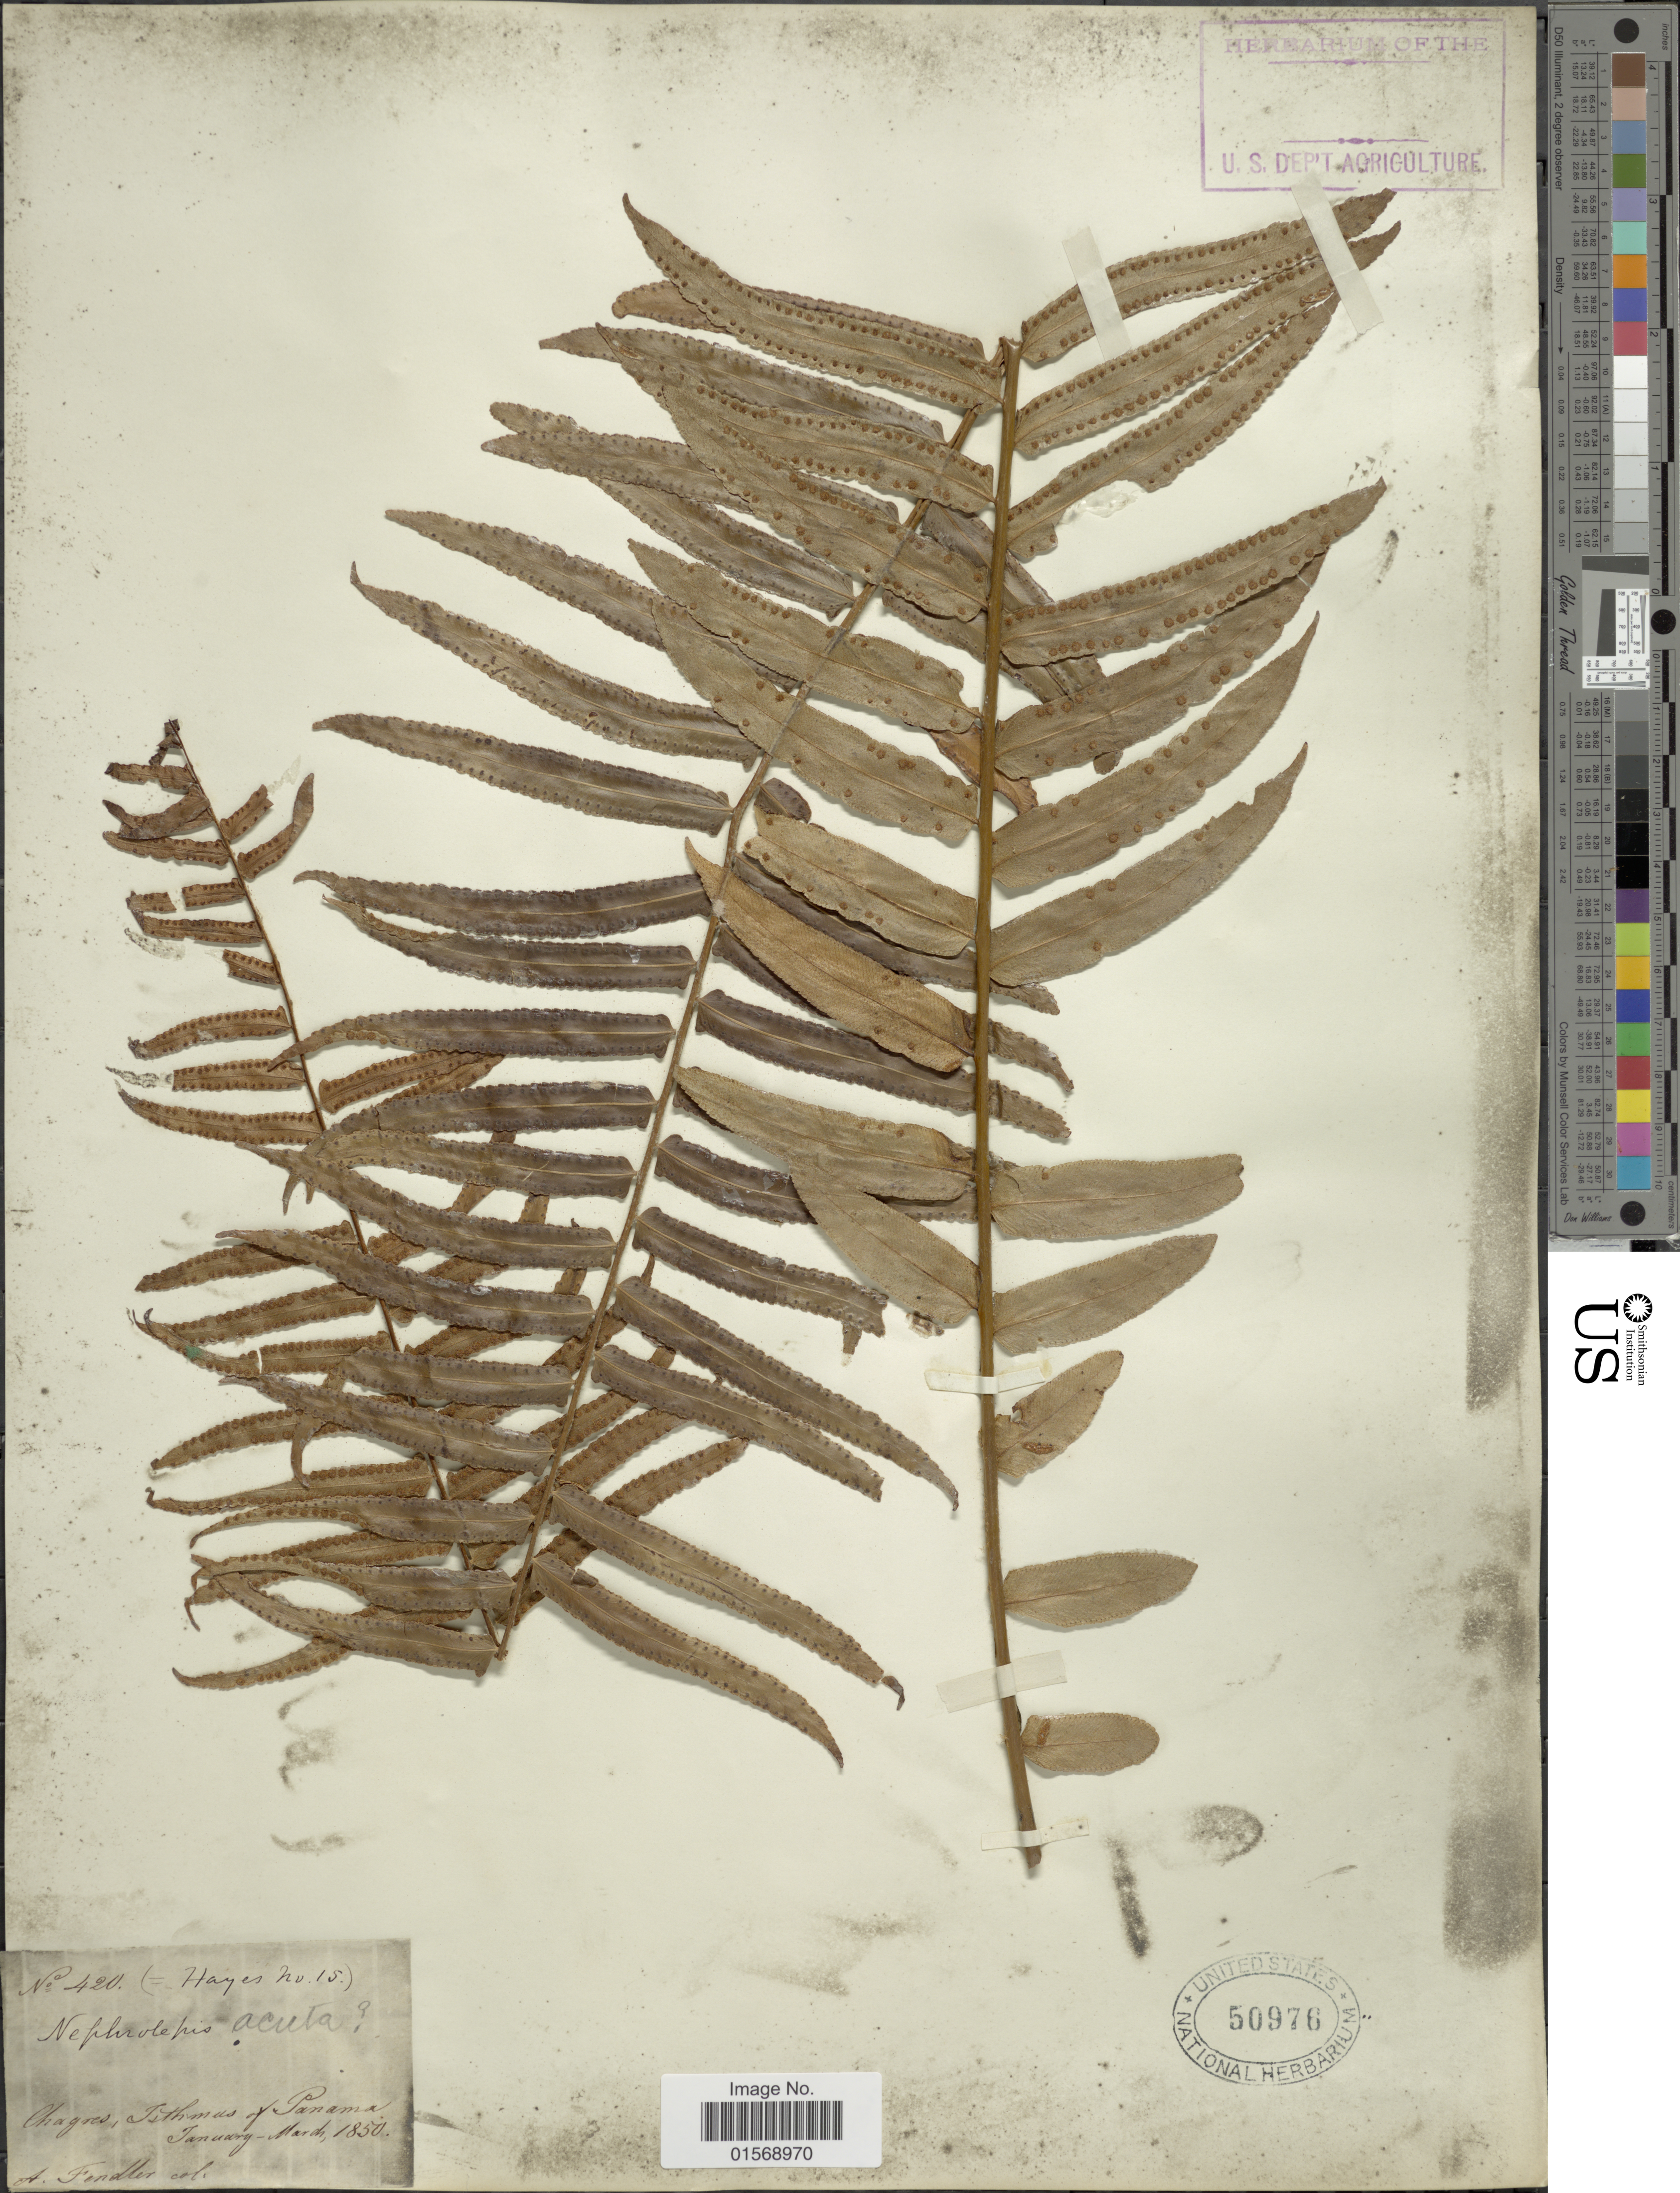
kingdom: Plantae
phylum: Tracheophyta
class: Polypodiopsida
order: Polypodiales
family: Nephrolepidaceae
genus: Nephrolepis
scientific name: Nephrolepis biserrata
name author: (Sw.) Schott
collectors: A. Fendler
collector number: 420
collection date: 1850-01/1850-03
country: Panama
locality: Chagres Isthmus of Panama.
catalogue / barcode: US 50976